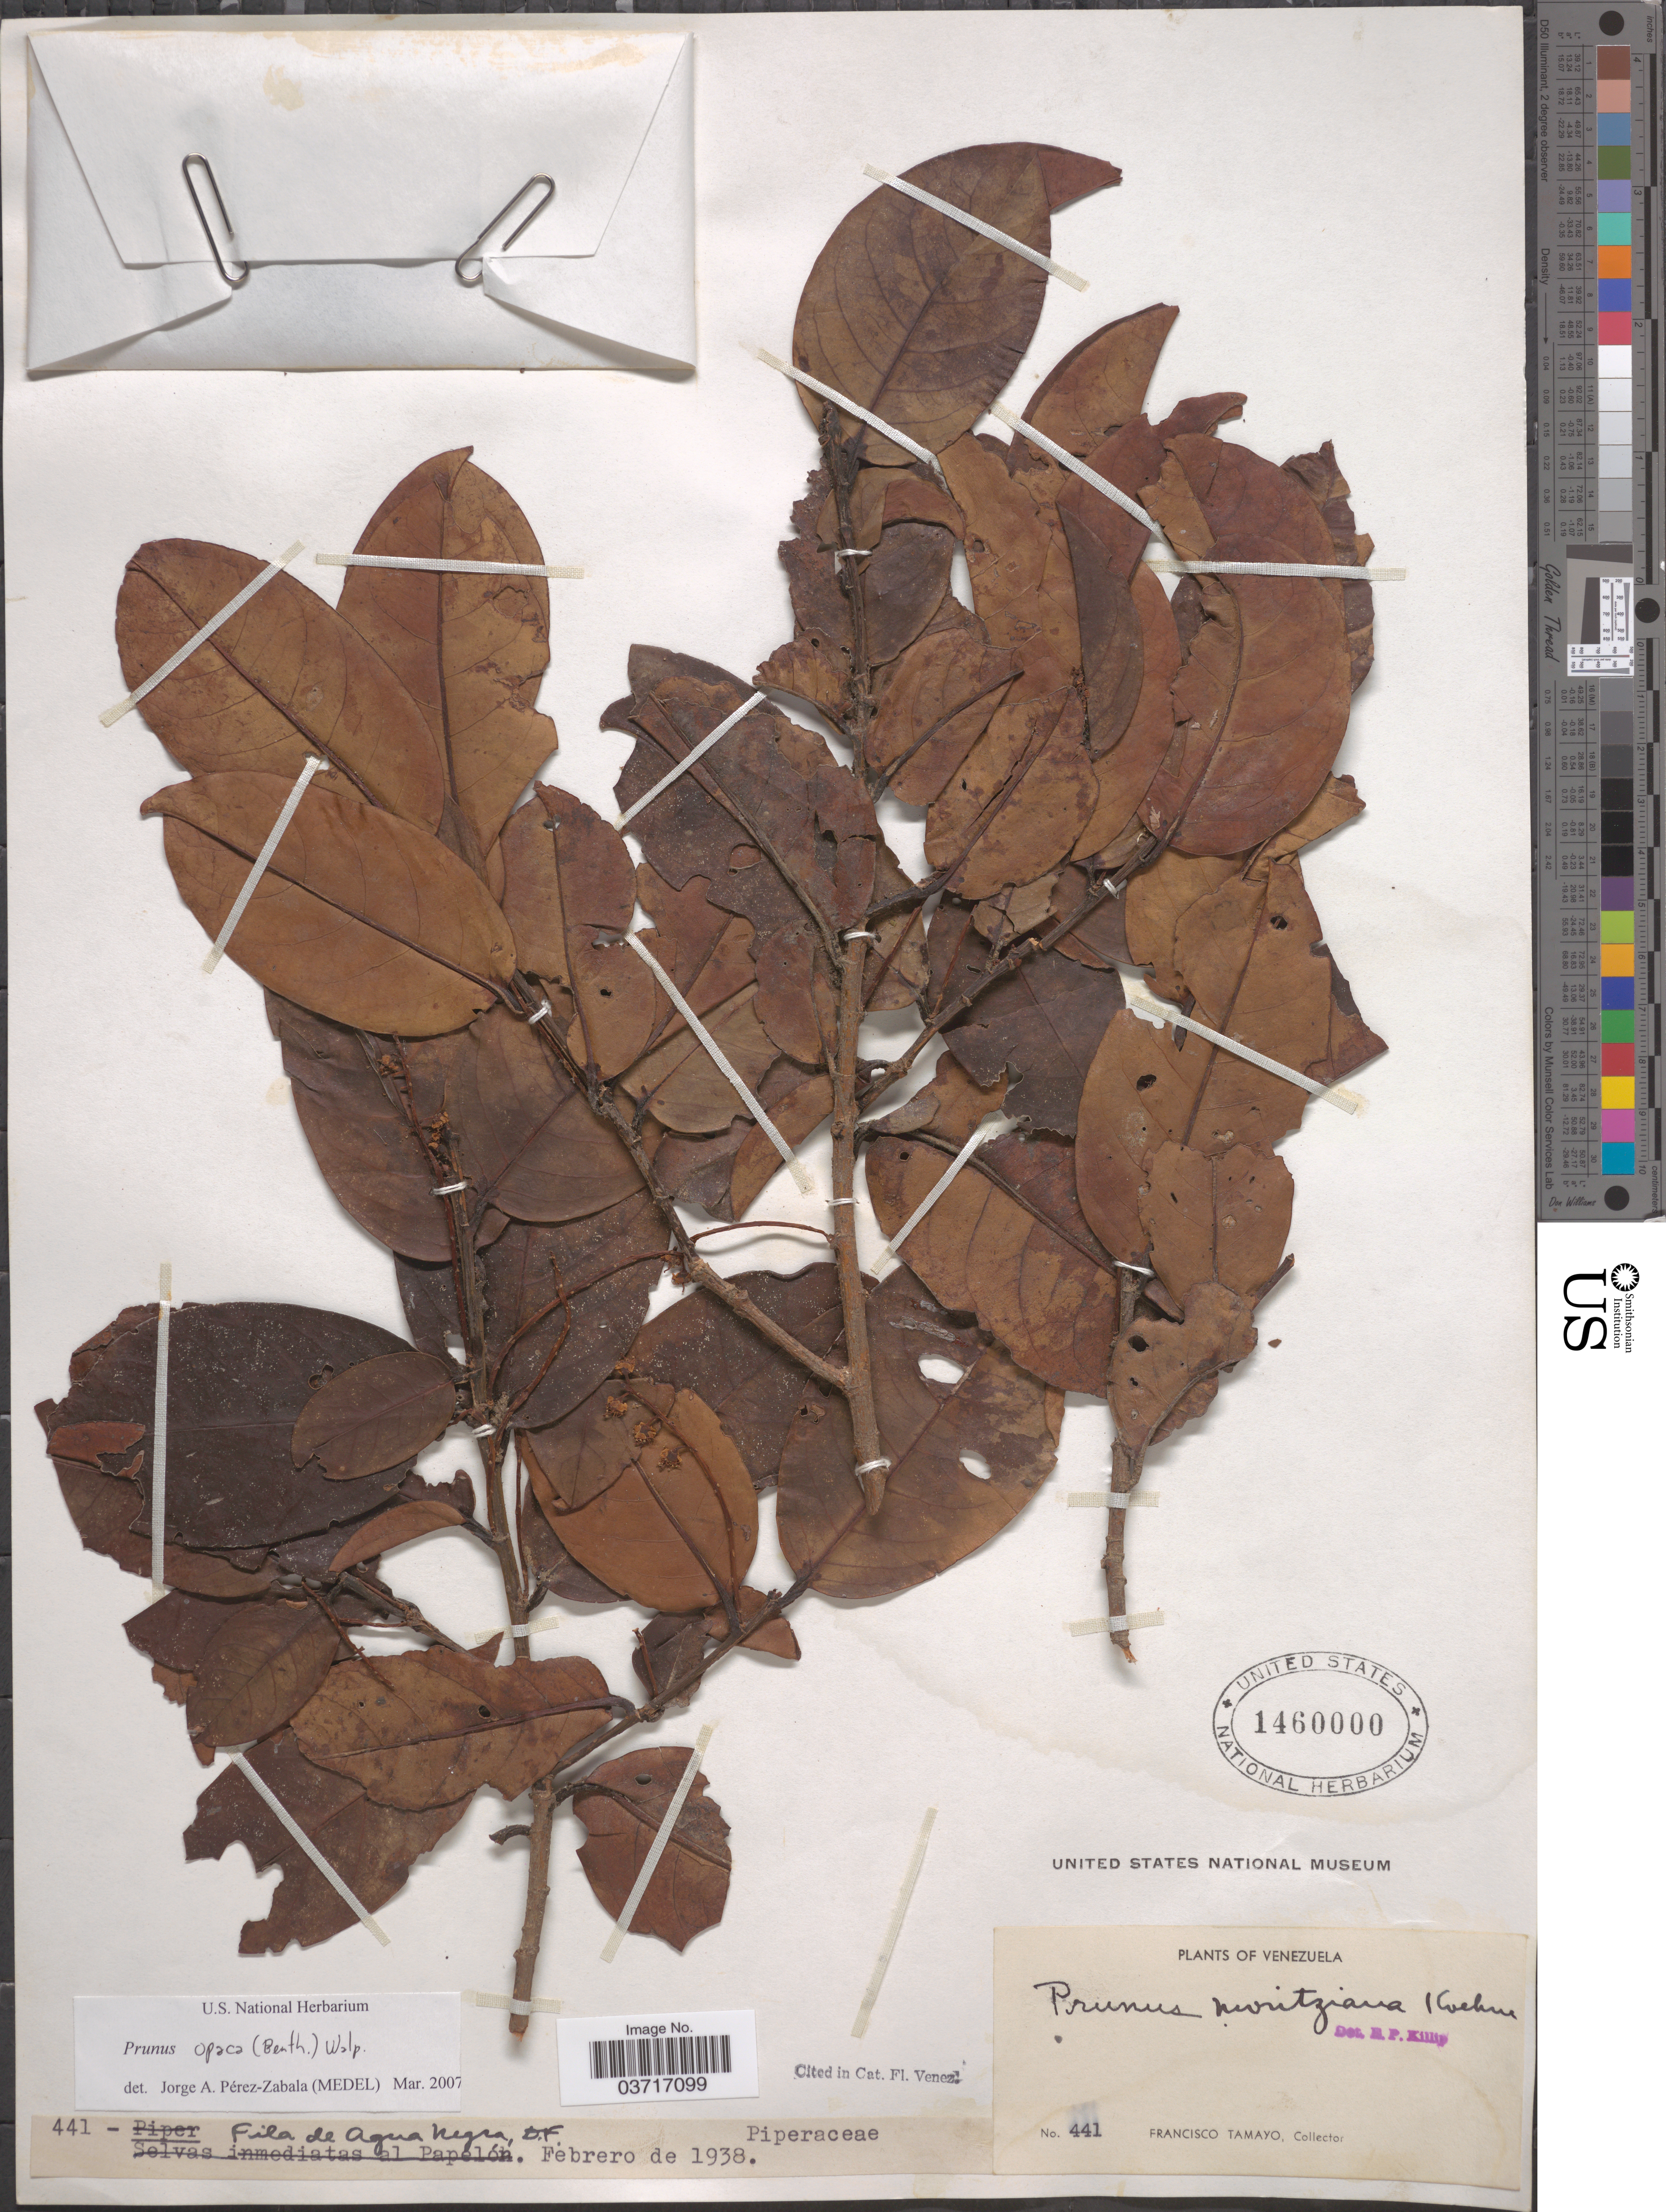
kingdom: Plantae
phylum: Tracheophyta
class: Magnoliopsida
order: Rosales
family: Rosaceae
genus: Prunus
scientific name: Prunus opaca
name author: (Benth.) Walp.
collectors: F. Tamayo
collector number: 441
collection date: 1938-02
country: Venezuela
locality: Fila de Agua Negra, D.F.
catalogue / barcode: US 1460000